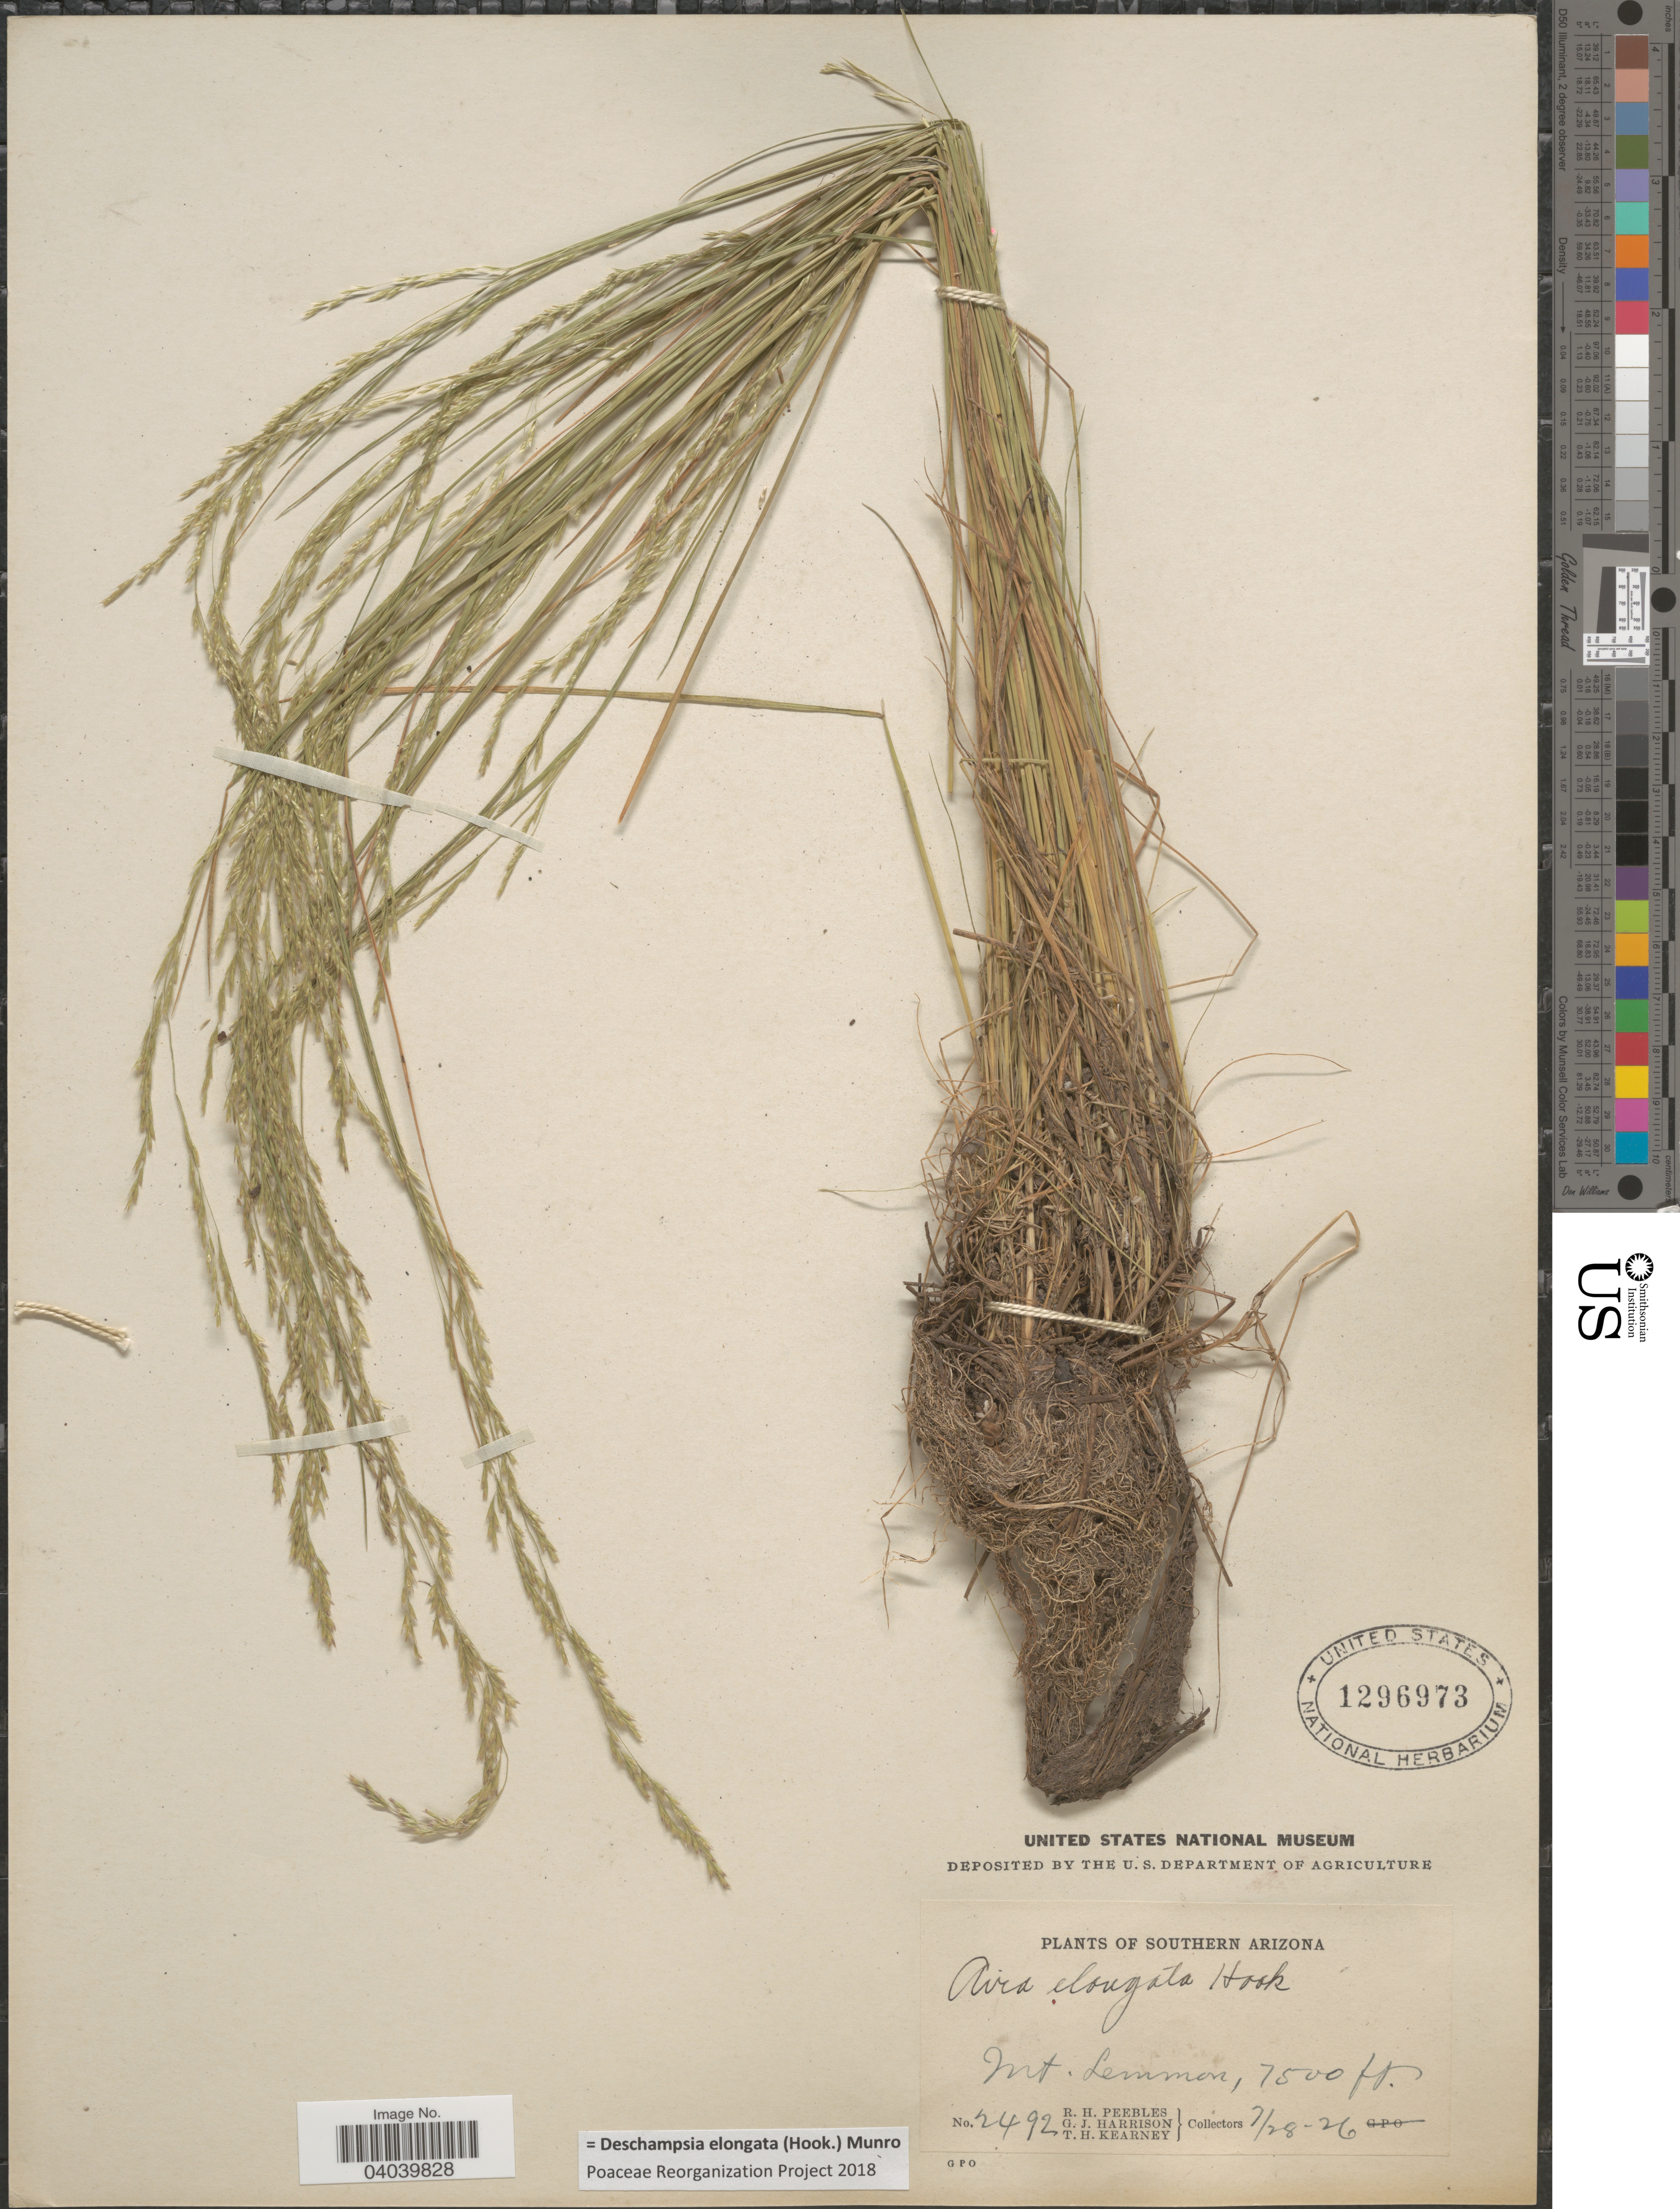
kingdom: Plantae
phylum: Tracheophyta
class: Liliopsida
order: Poales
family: Poaceae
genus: Deschampsia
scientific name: Deschampsia elongata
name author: (Hook.) Munro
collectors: R. H. Peebles, G. J. Harrison & T. H. Kearney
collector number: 2492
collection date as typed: Transcribed d/m/y: 28/7/26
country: United States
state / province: Arizona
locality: Southern Arizona. Mt. Lemmon.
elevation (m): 2286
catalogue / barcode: US 1296973